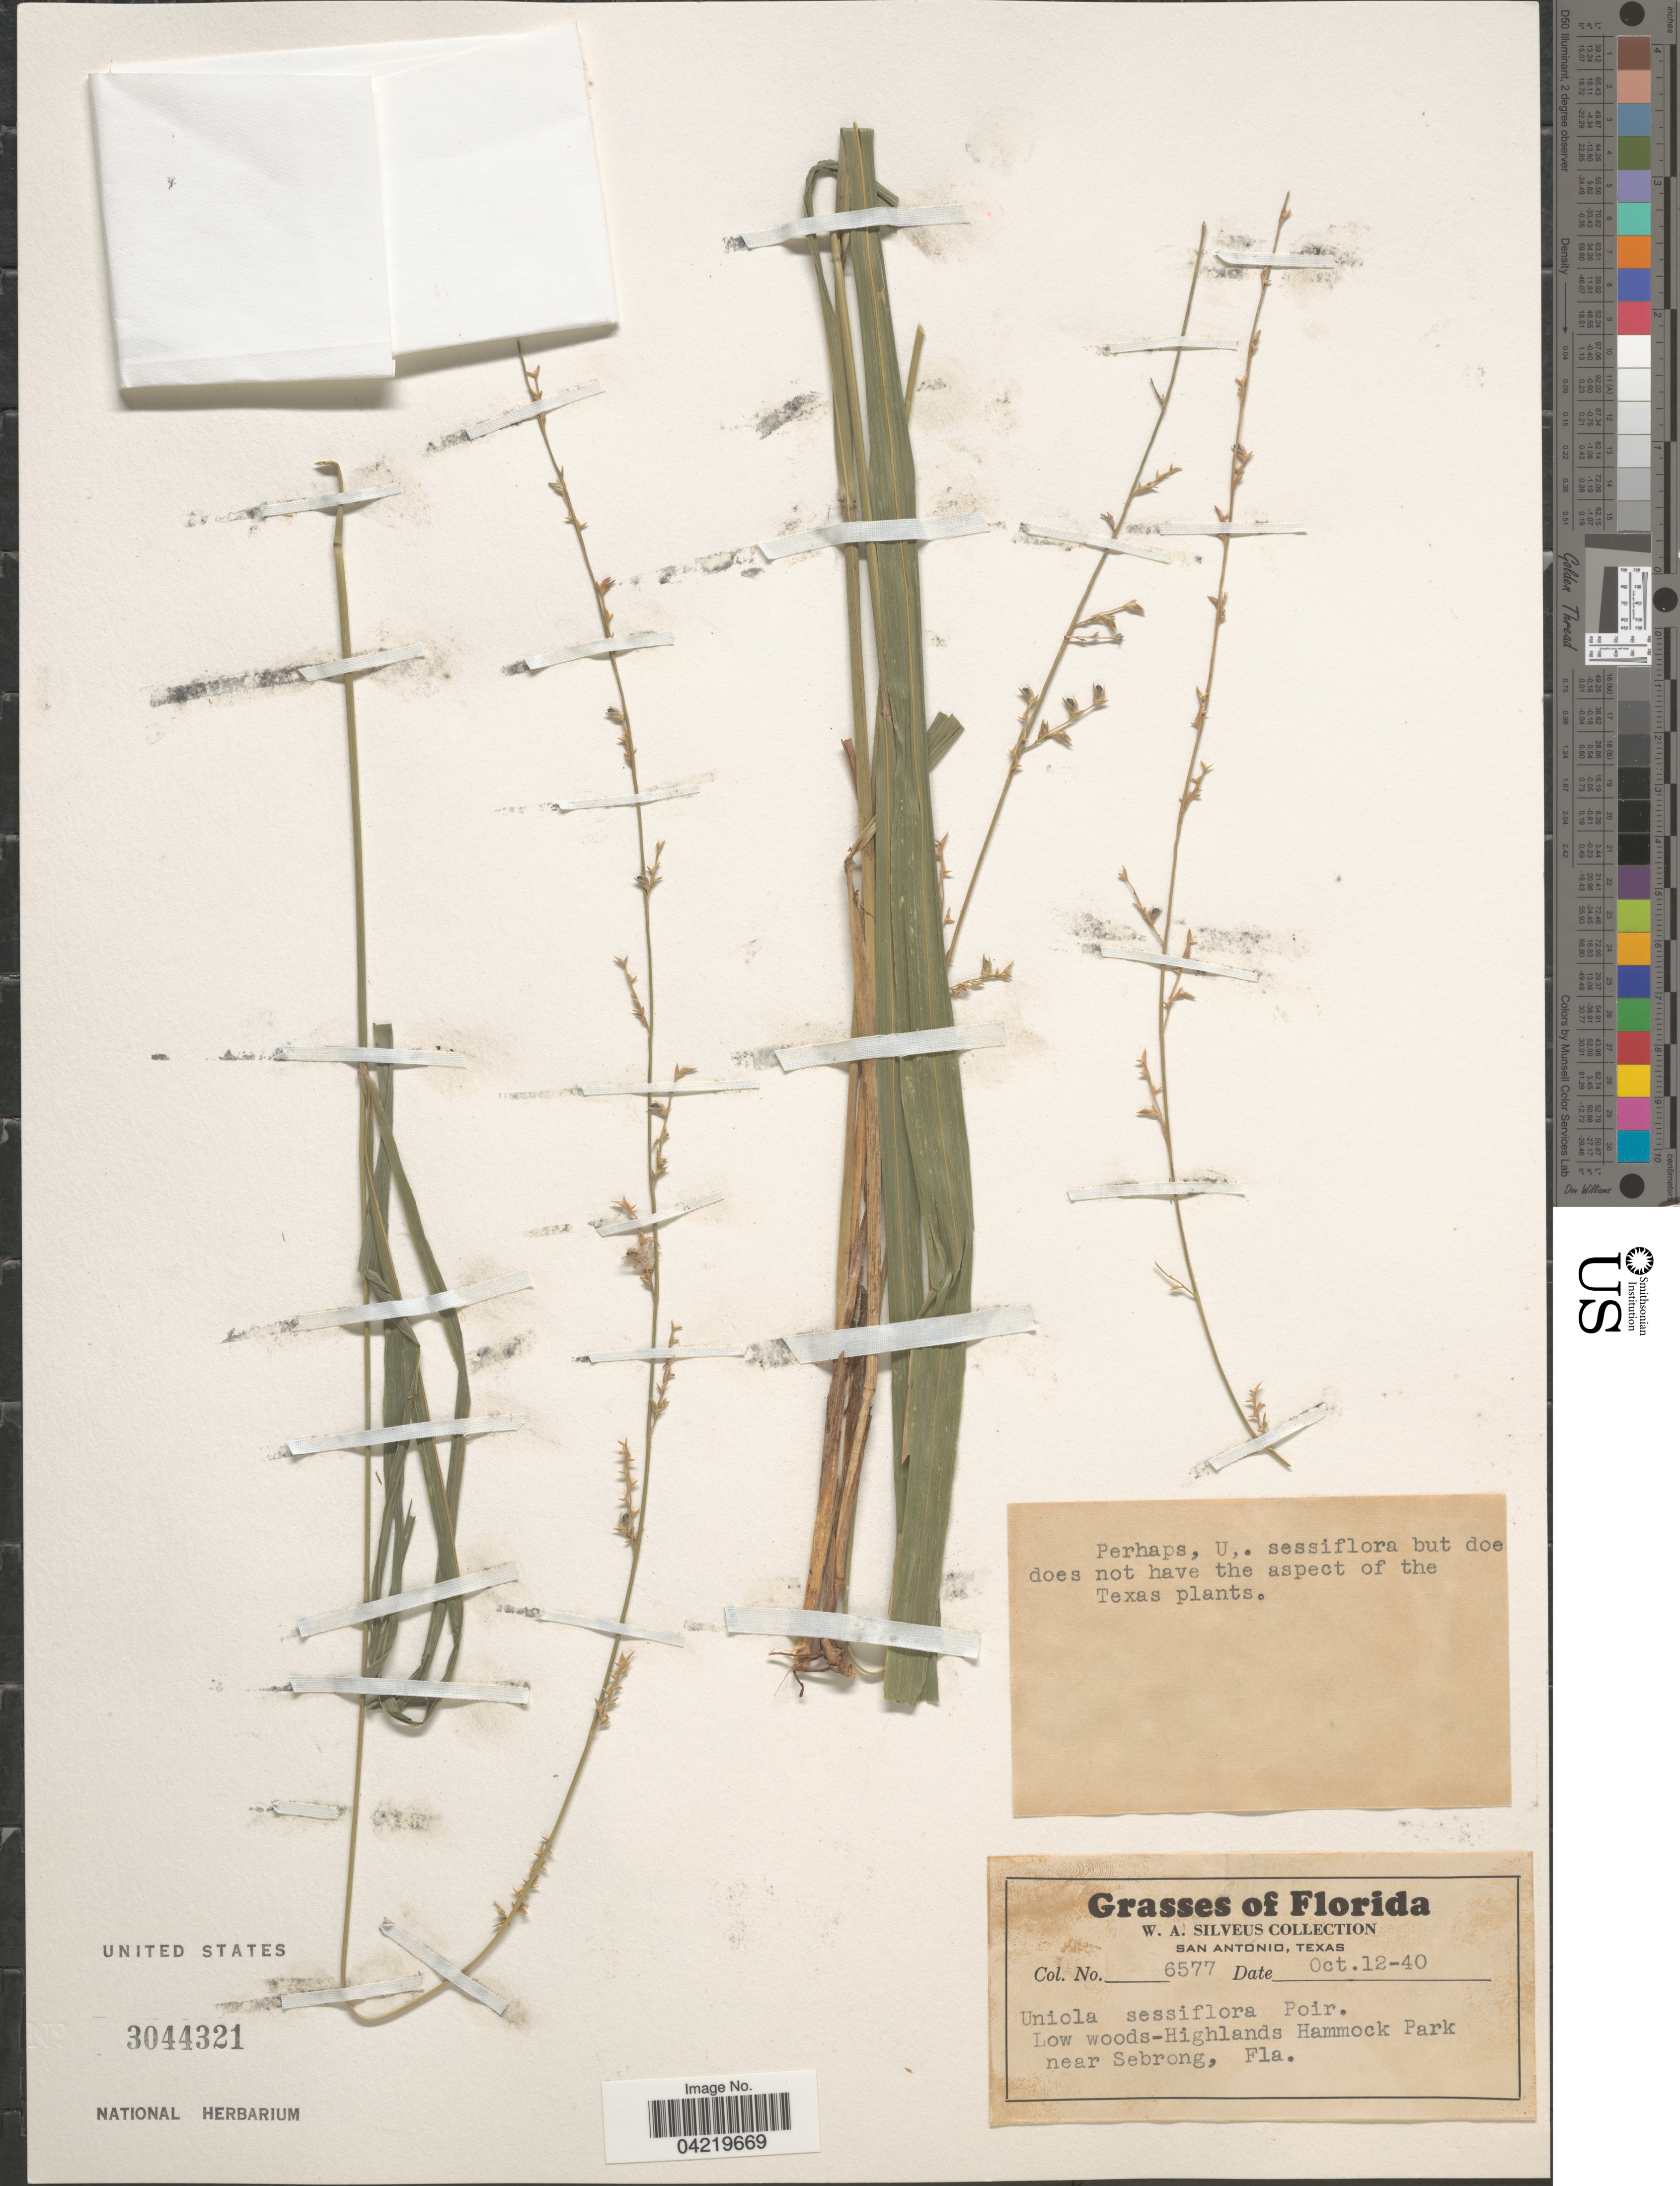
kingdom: Plantae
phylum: Tracheophyta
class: Liliopsida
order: Poales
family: Poaceae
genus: Chasmanthium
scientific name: Chasmanthium laxum subsp. sessiliflorum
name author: (L.) H.O. Yates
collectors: W. Silveus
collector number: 6577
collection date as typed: Transcribed d/m/y: 12/10/40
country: United States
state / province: Florida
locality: Low woods-Highlands Hammock Park near Sebrong.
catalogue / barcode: US 3044321